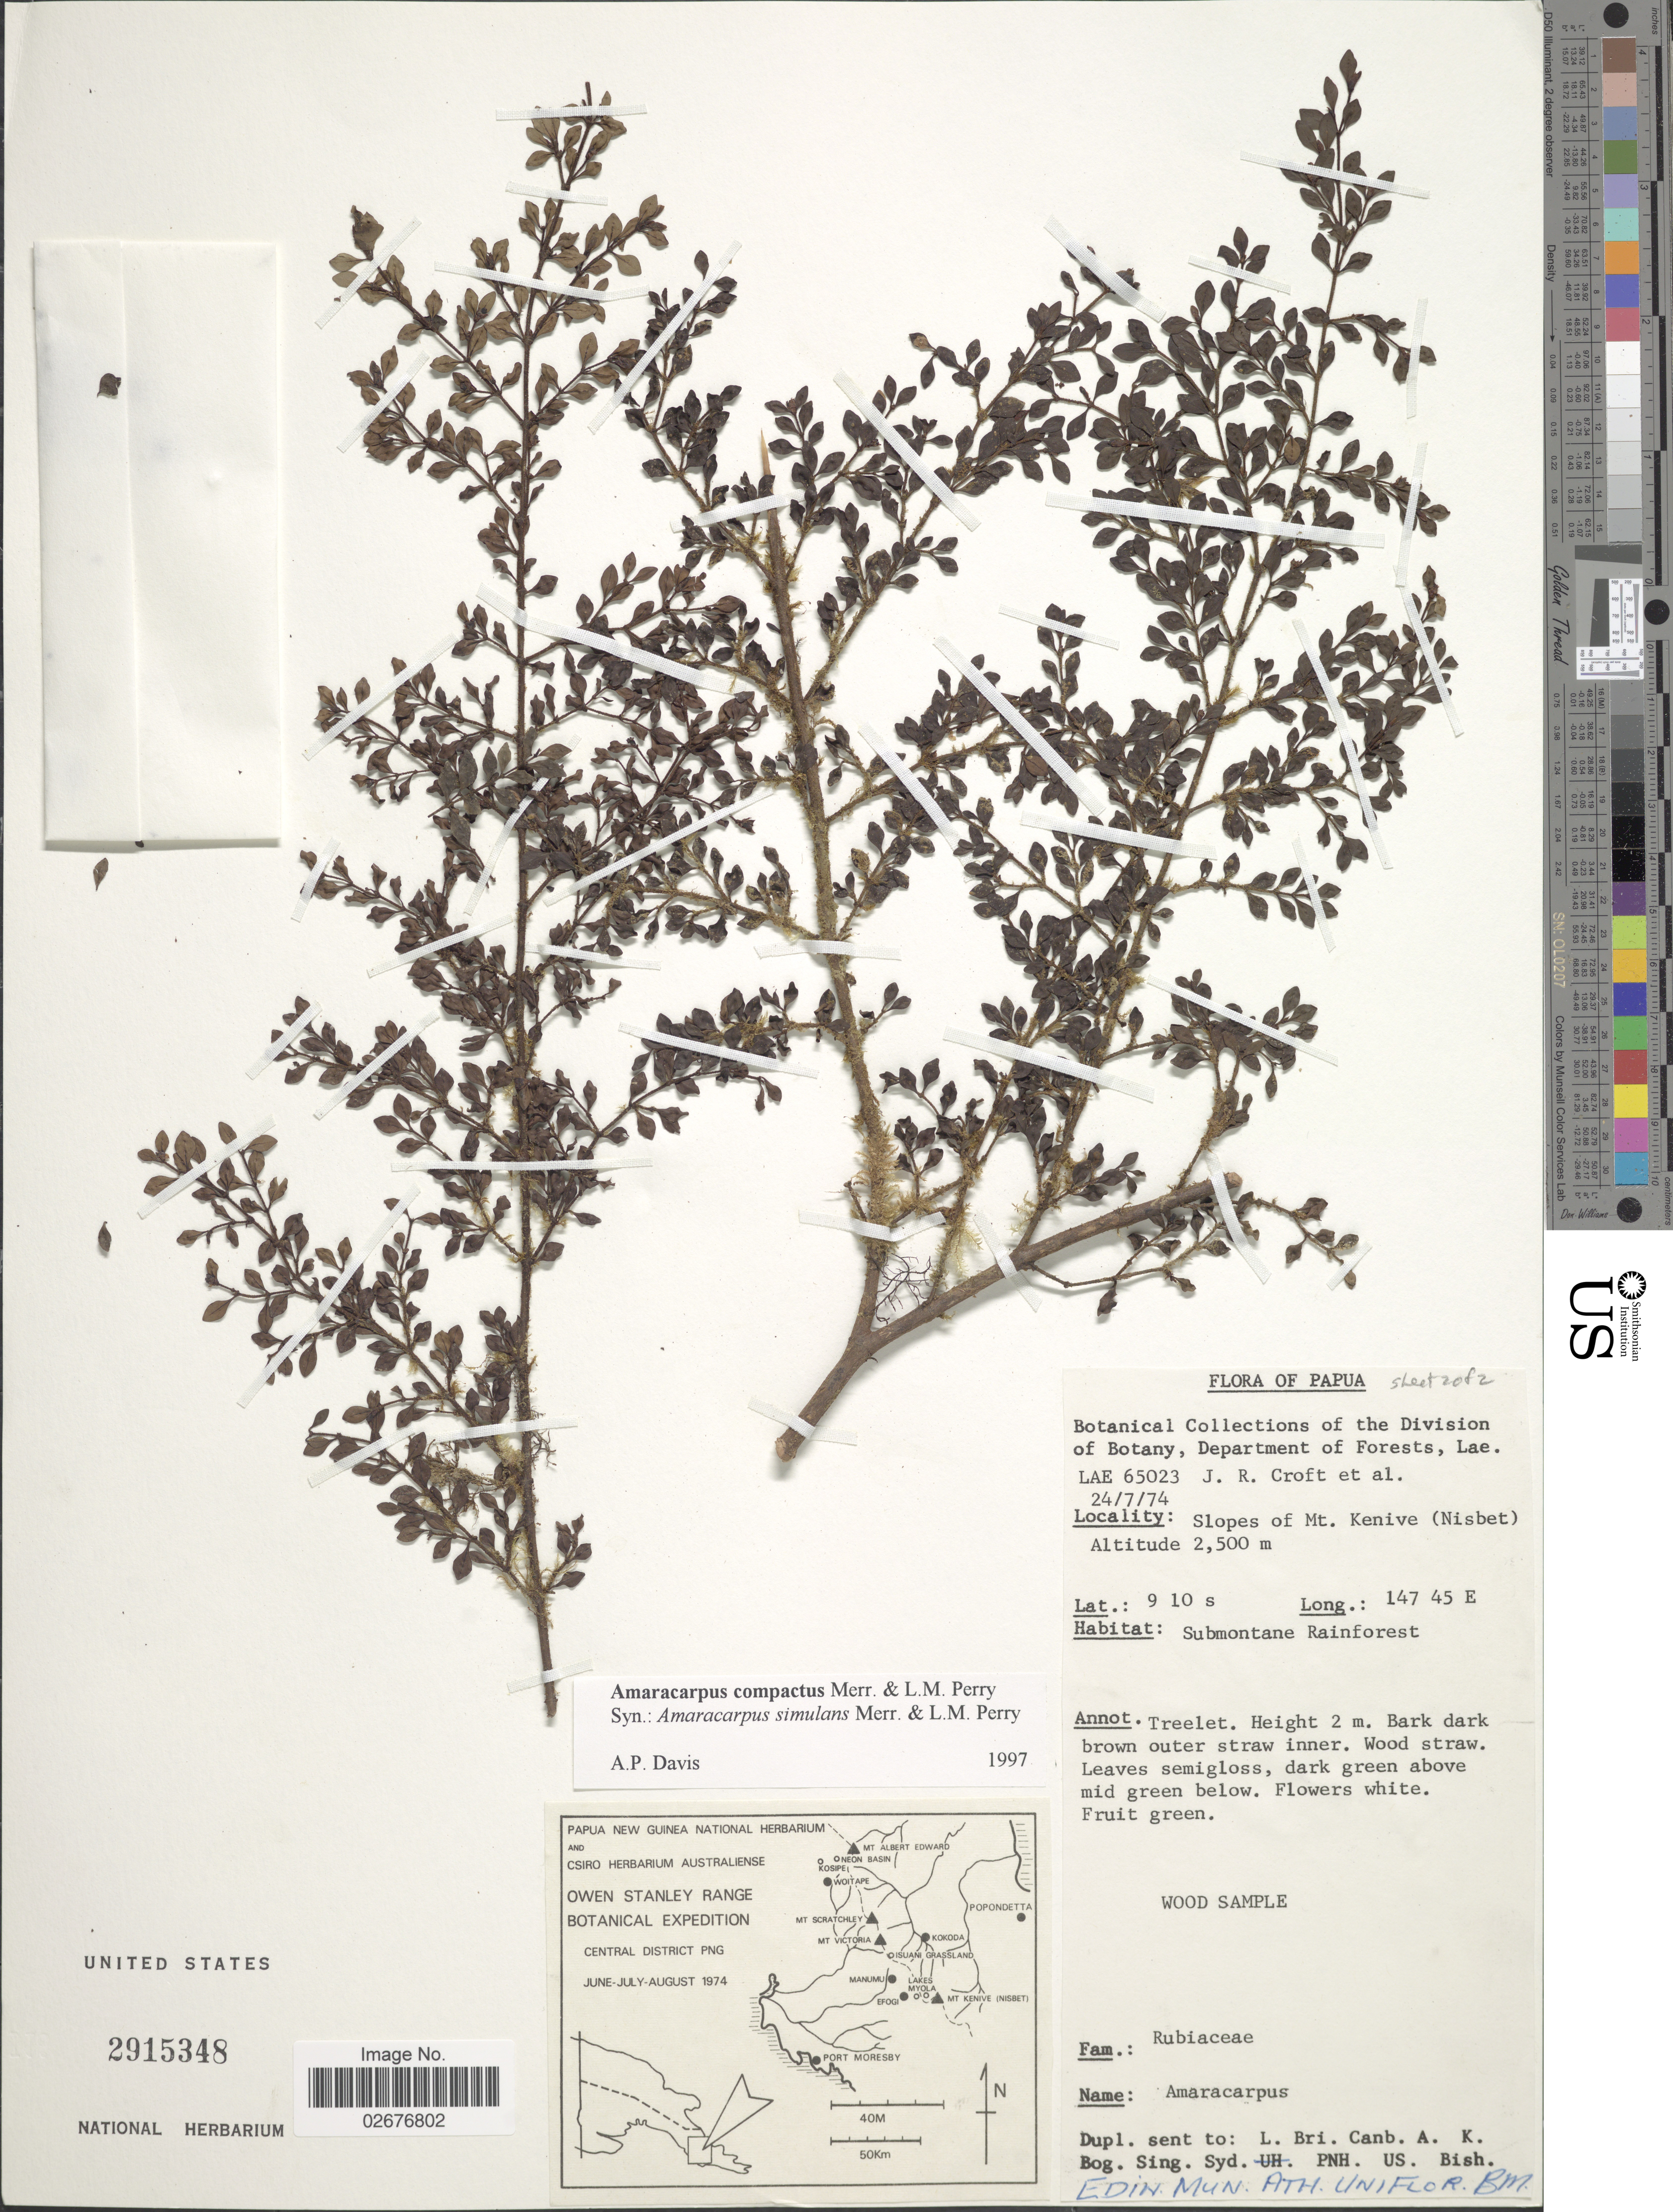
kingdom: Plantae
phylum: Tracheophyta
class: Magnoliopsida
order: Gentianales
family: Rubiaceae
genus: Amaracarpus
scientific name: Amaracarpus compactus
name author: Merr. & L.M. Perry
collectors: J. R. Croft & et al.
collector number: LAE65023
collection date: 1974-07-24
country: Papua New Guinea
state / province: Central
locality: Papua, Owen Stanley Range, Central District, Slopes of Mt. Kenive (Nisbet)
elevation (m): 2500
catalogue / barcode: US 2915348